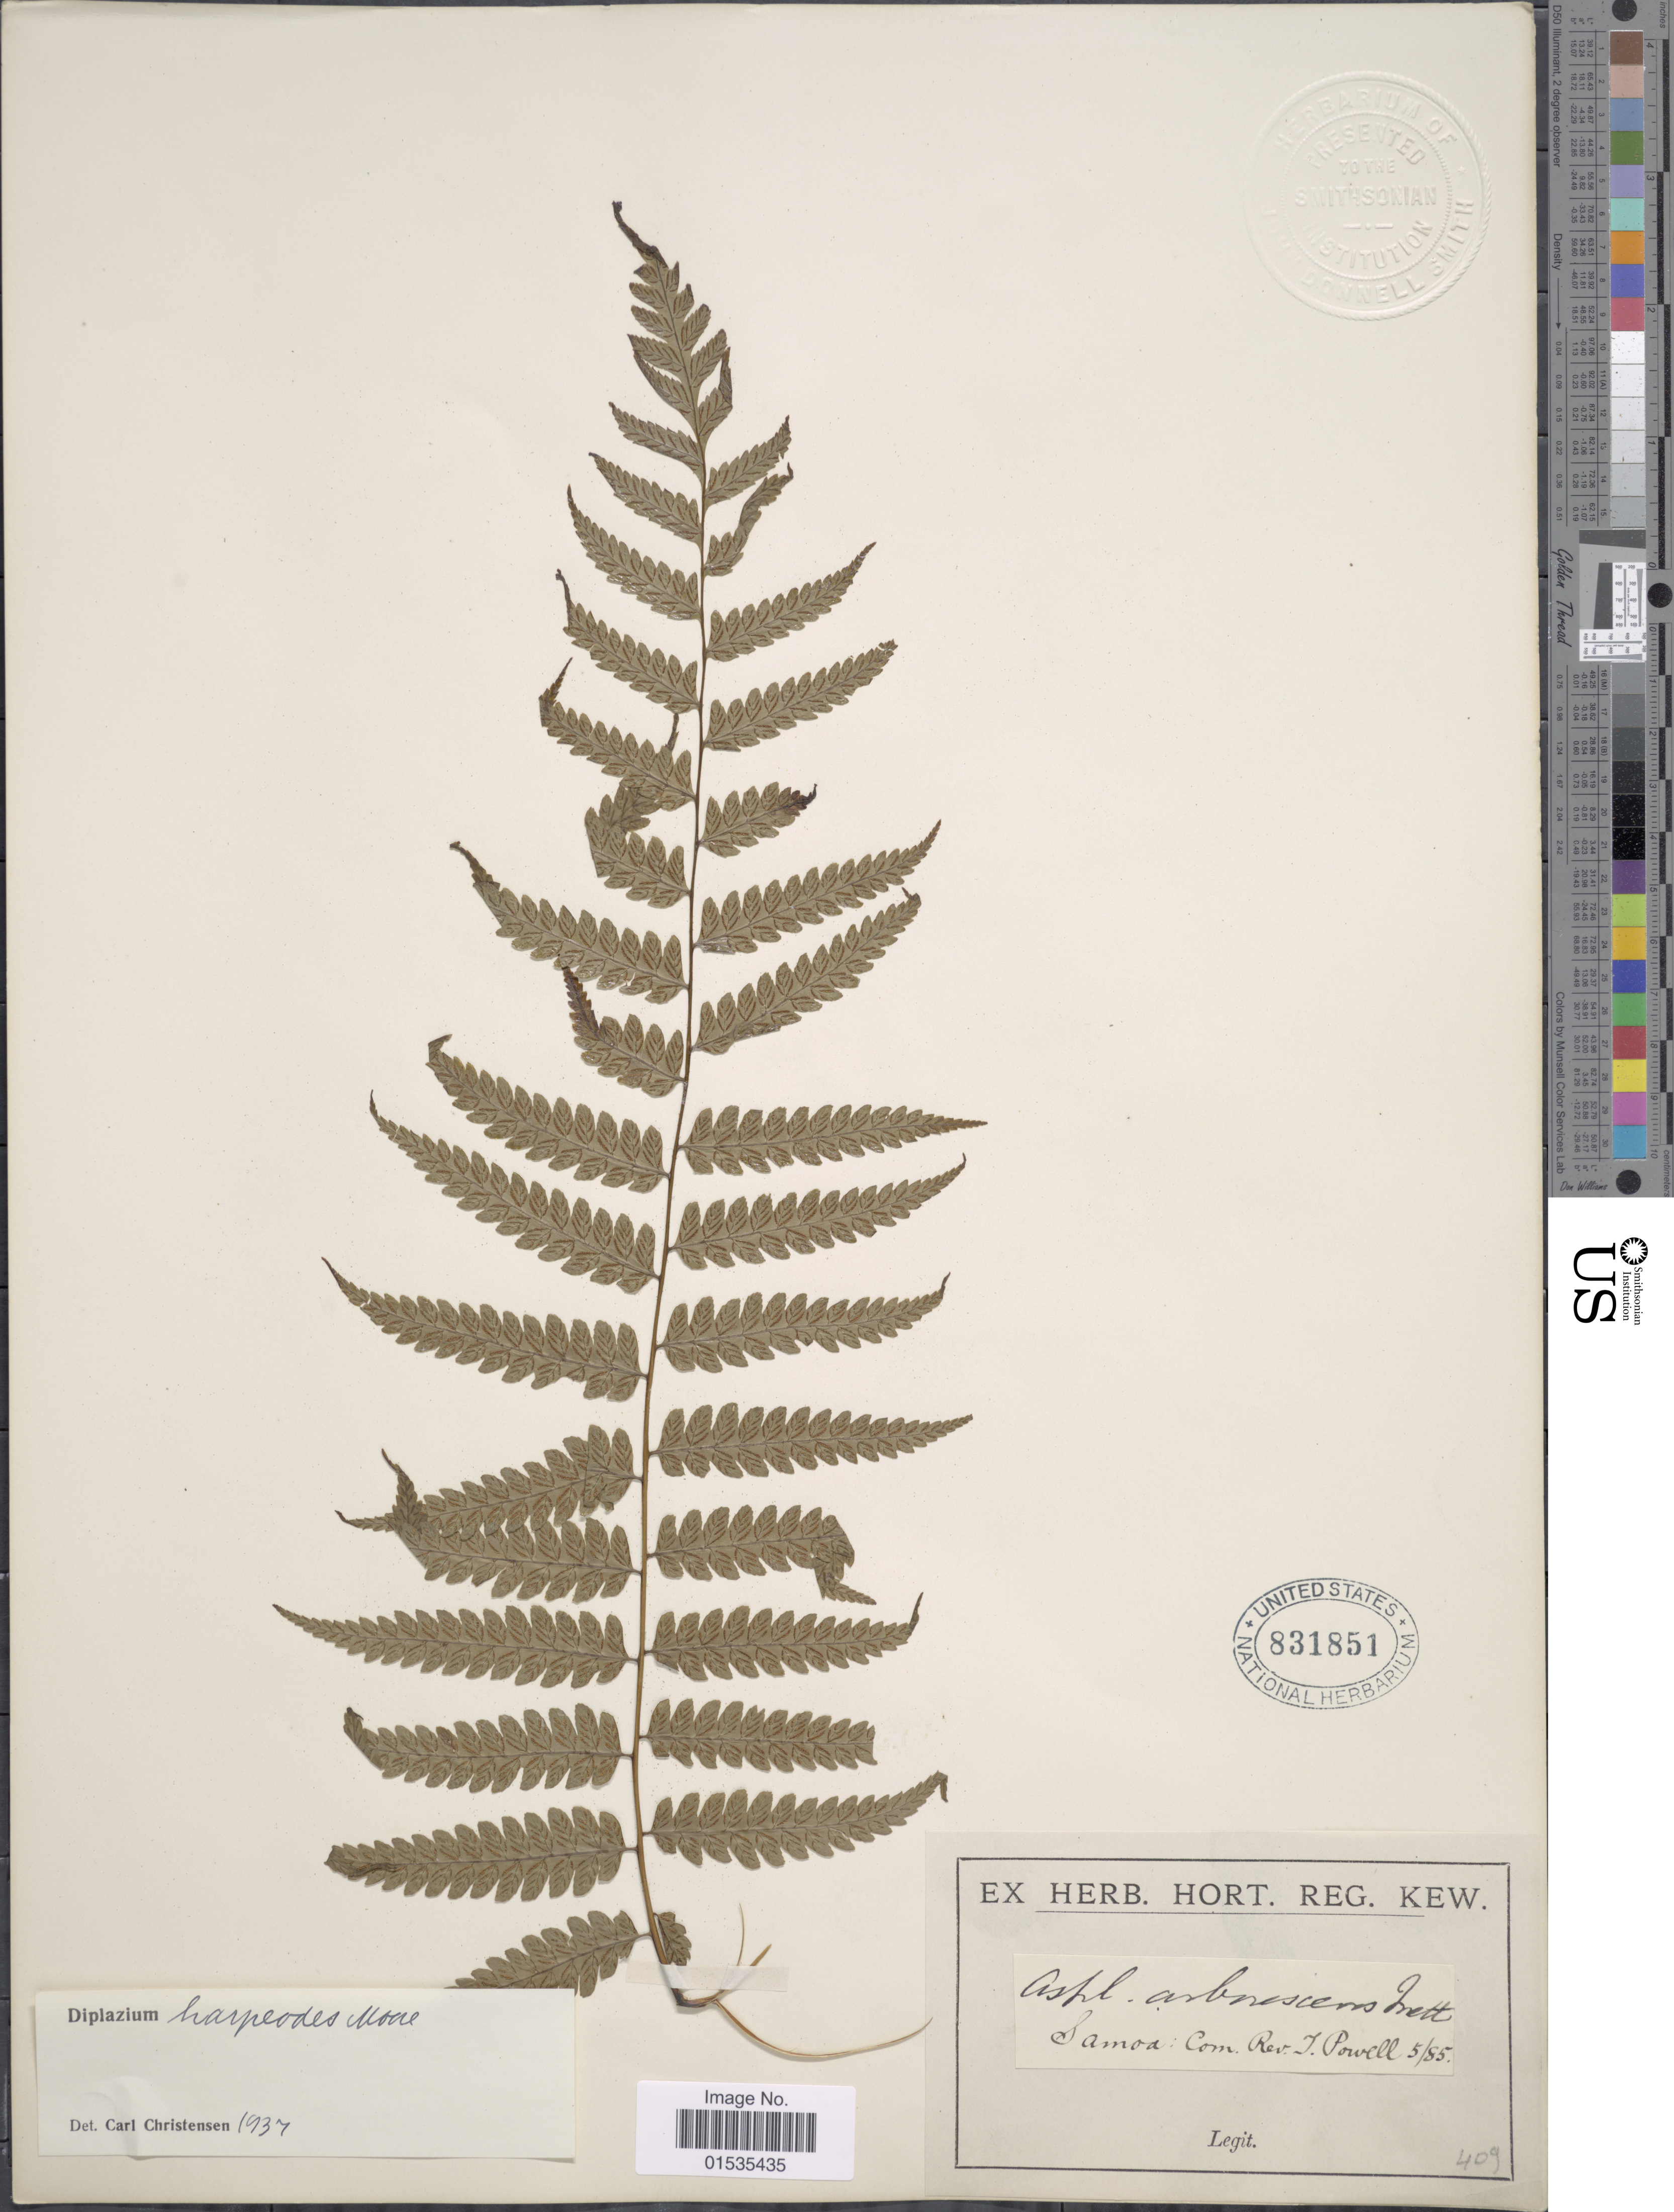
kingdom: Plantae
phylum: Tracheophyta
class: Polypodiopsida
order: Polypodiales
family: Athyriaceae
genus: Diplazium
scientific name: Diplazium harpeodes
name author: T. Moore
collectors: ex herb. Hort. Reg. Kew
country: American Samoa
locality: Samoa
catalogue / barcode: US 831851